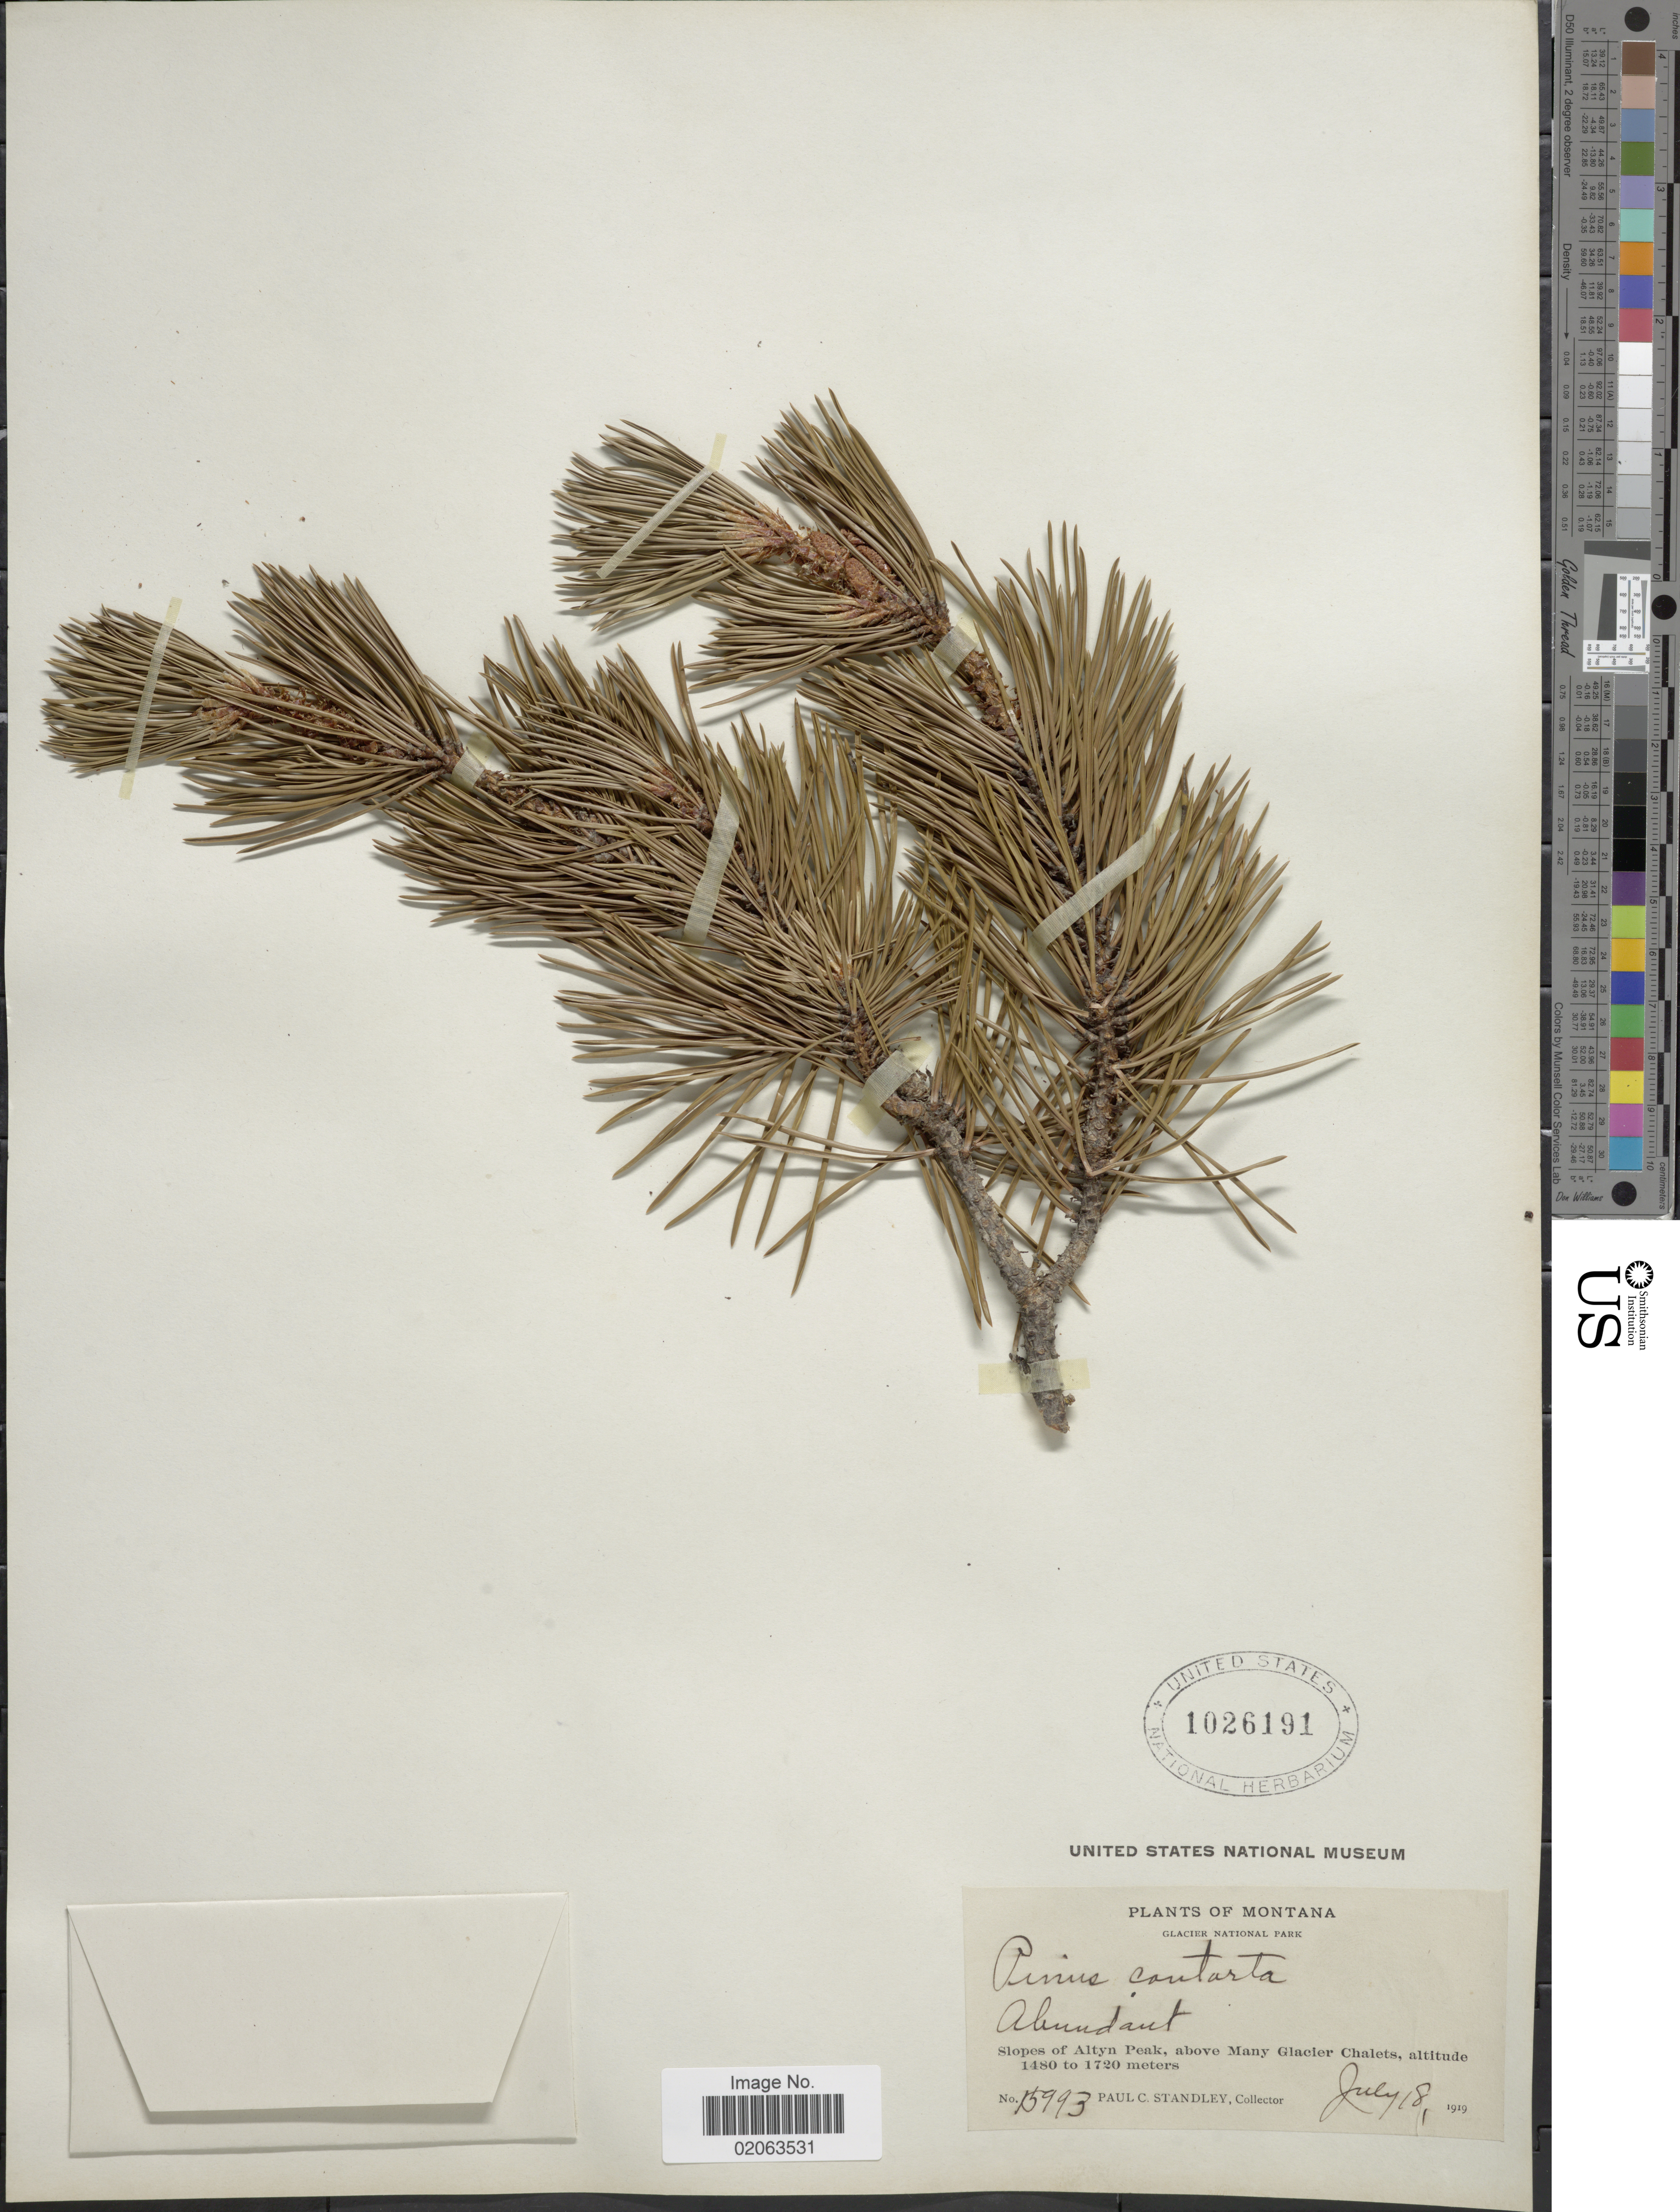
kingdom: Plantae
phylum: Tracheophyta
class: Pinopsida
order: Pinales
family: Pinaceae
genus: Pinus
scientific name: Pinus contorta var. latifolia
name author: Engelm. ex S. Watson in C. King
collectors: P. C. Standley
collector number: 15993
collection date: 1919-07-18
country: United States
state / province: Montana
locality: Montana, Glacier National Park, Slopes of Altyn Peak, above Many Glacier Chalets.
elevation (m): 1480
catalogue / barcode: US 1026191